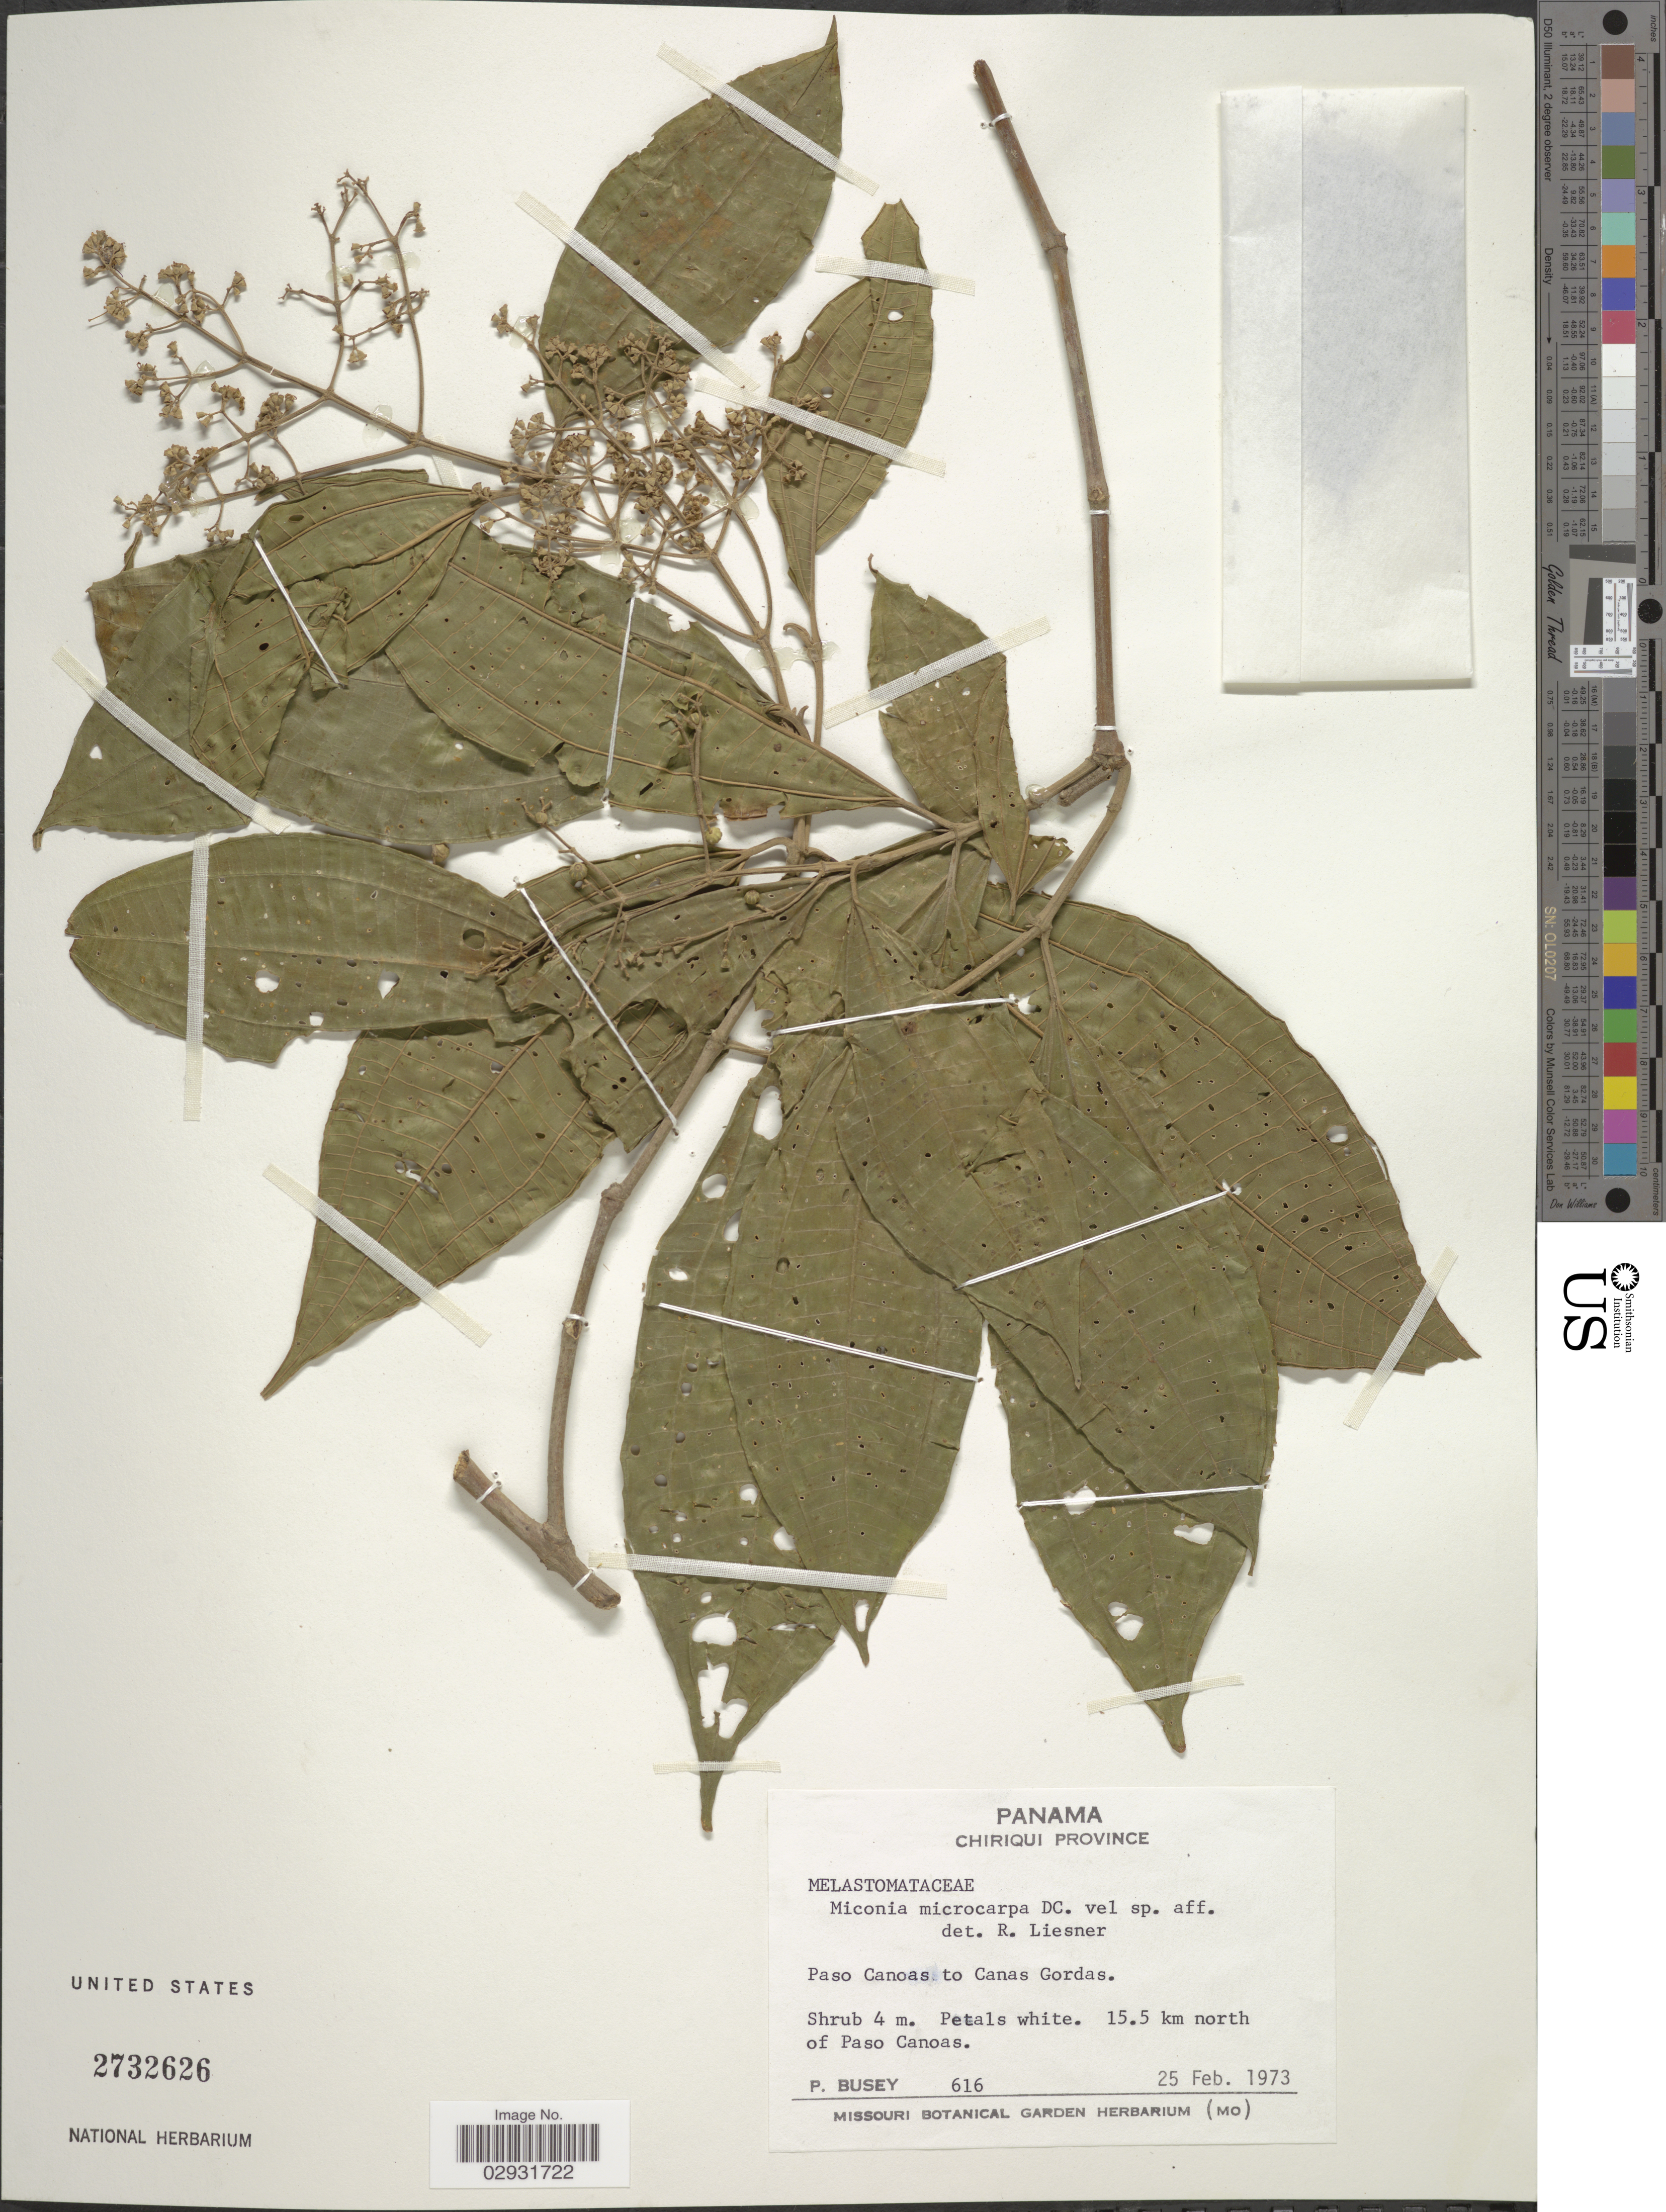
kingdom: Plantae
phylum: Tracheophyta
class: Magnoliopsida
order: Myrtales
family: Melastomataceae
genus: Miconia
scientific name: Miconia affinis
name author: DC.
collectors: P. Busey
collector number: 616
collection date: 1973-02-25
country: Panama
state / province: Chiriqui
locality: Chiriqui Province. Paso Canoas to Canas Gordas. 15.5 km north of Paso Canoas.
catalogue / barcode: US 2732626